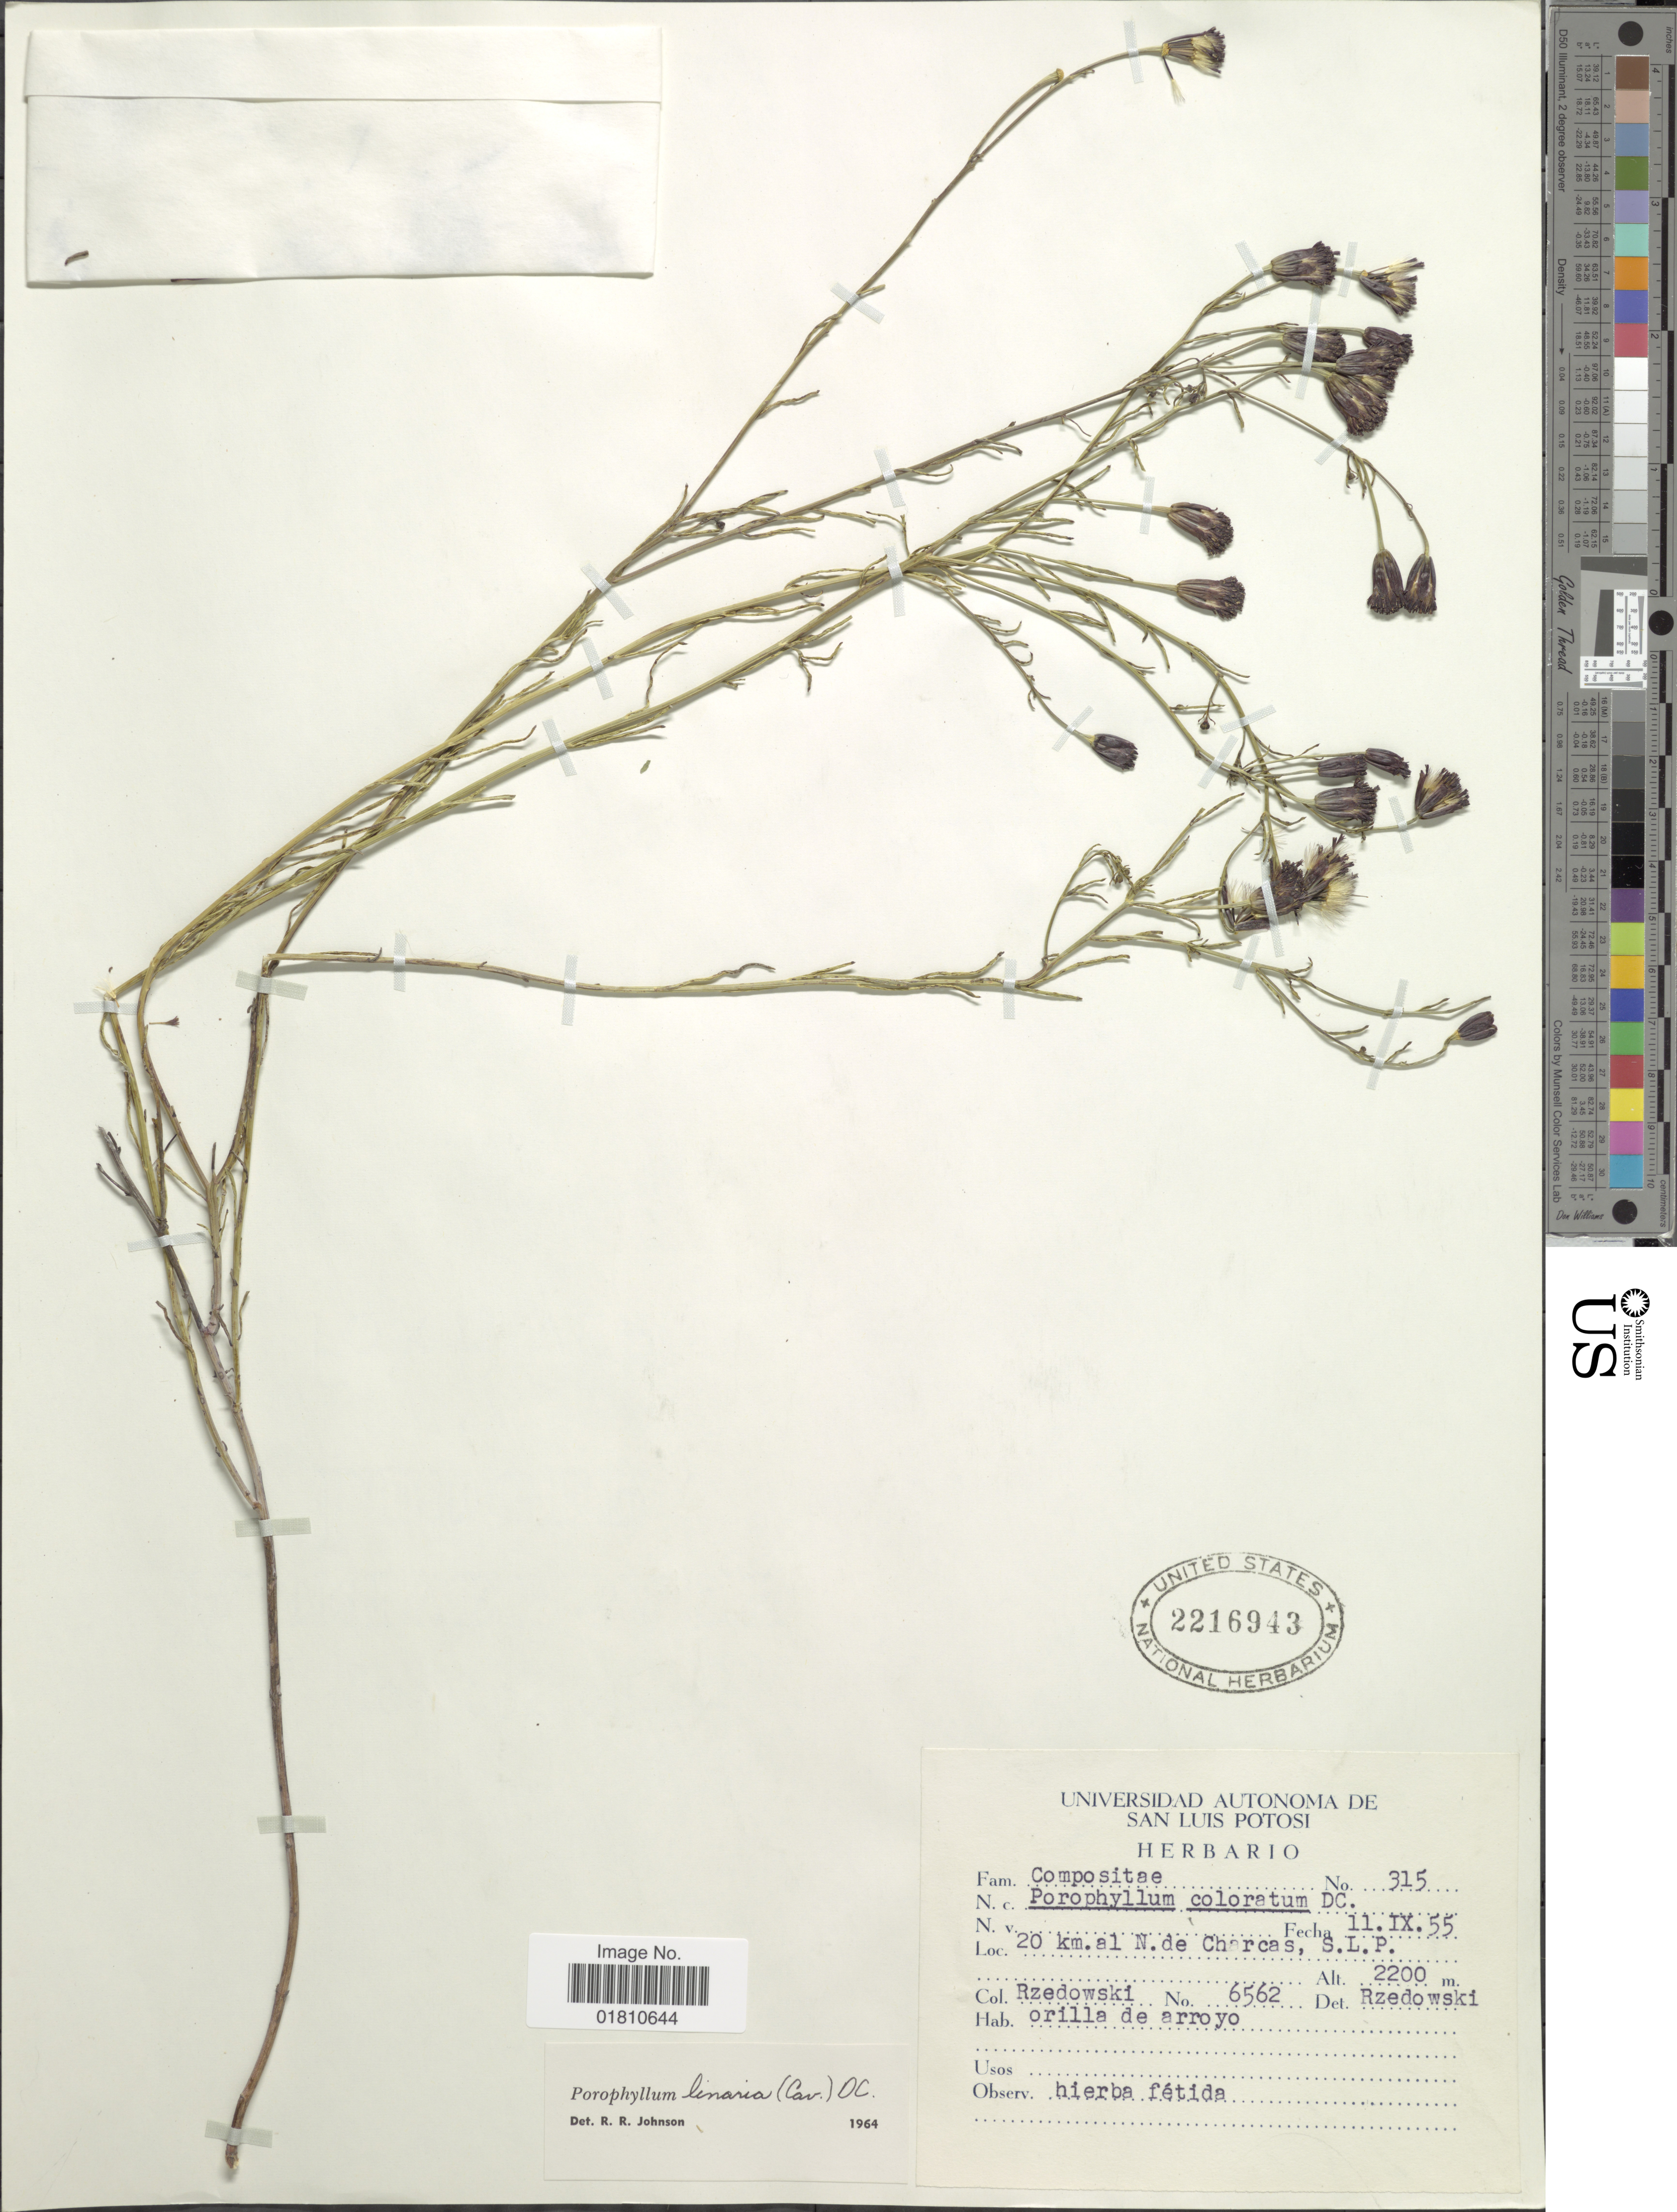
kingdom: Plantae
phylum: Tracheophyta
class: Magnoliopsida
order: Asterales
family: Asteraceae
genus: Porophyllum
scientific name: Porophyllum linaria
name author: (Cav.) DC.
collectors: Rzedowski, --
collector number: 6562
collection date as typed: Transcribed d/m/y: 11/9/55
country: Mexico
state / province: San Luis Potosí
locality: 20 km. al N. de Charcas.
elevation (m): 2200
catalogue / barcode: US 2216943